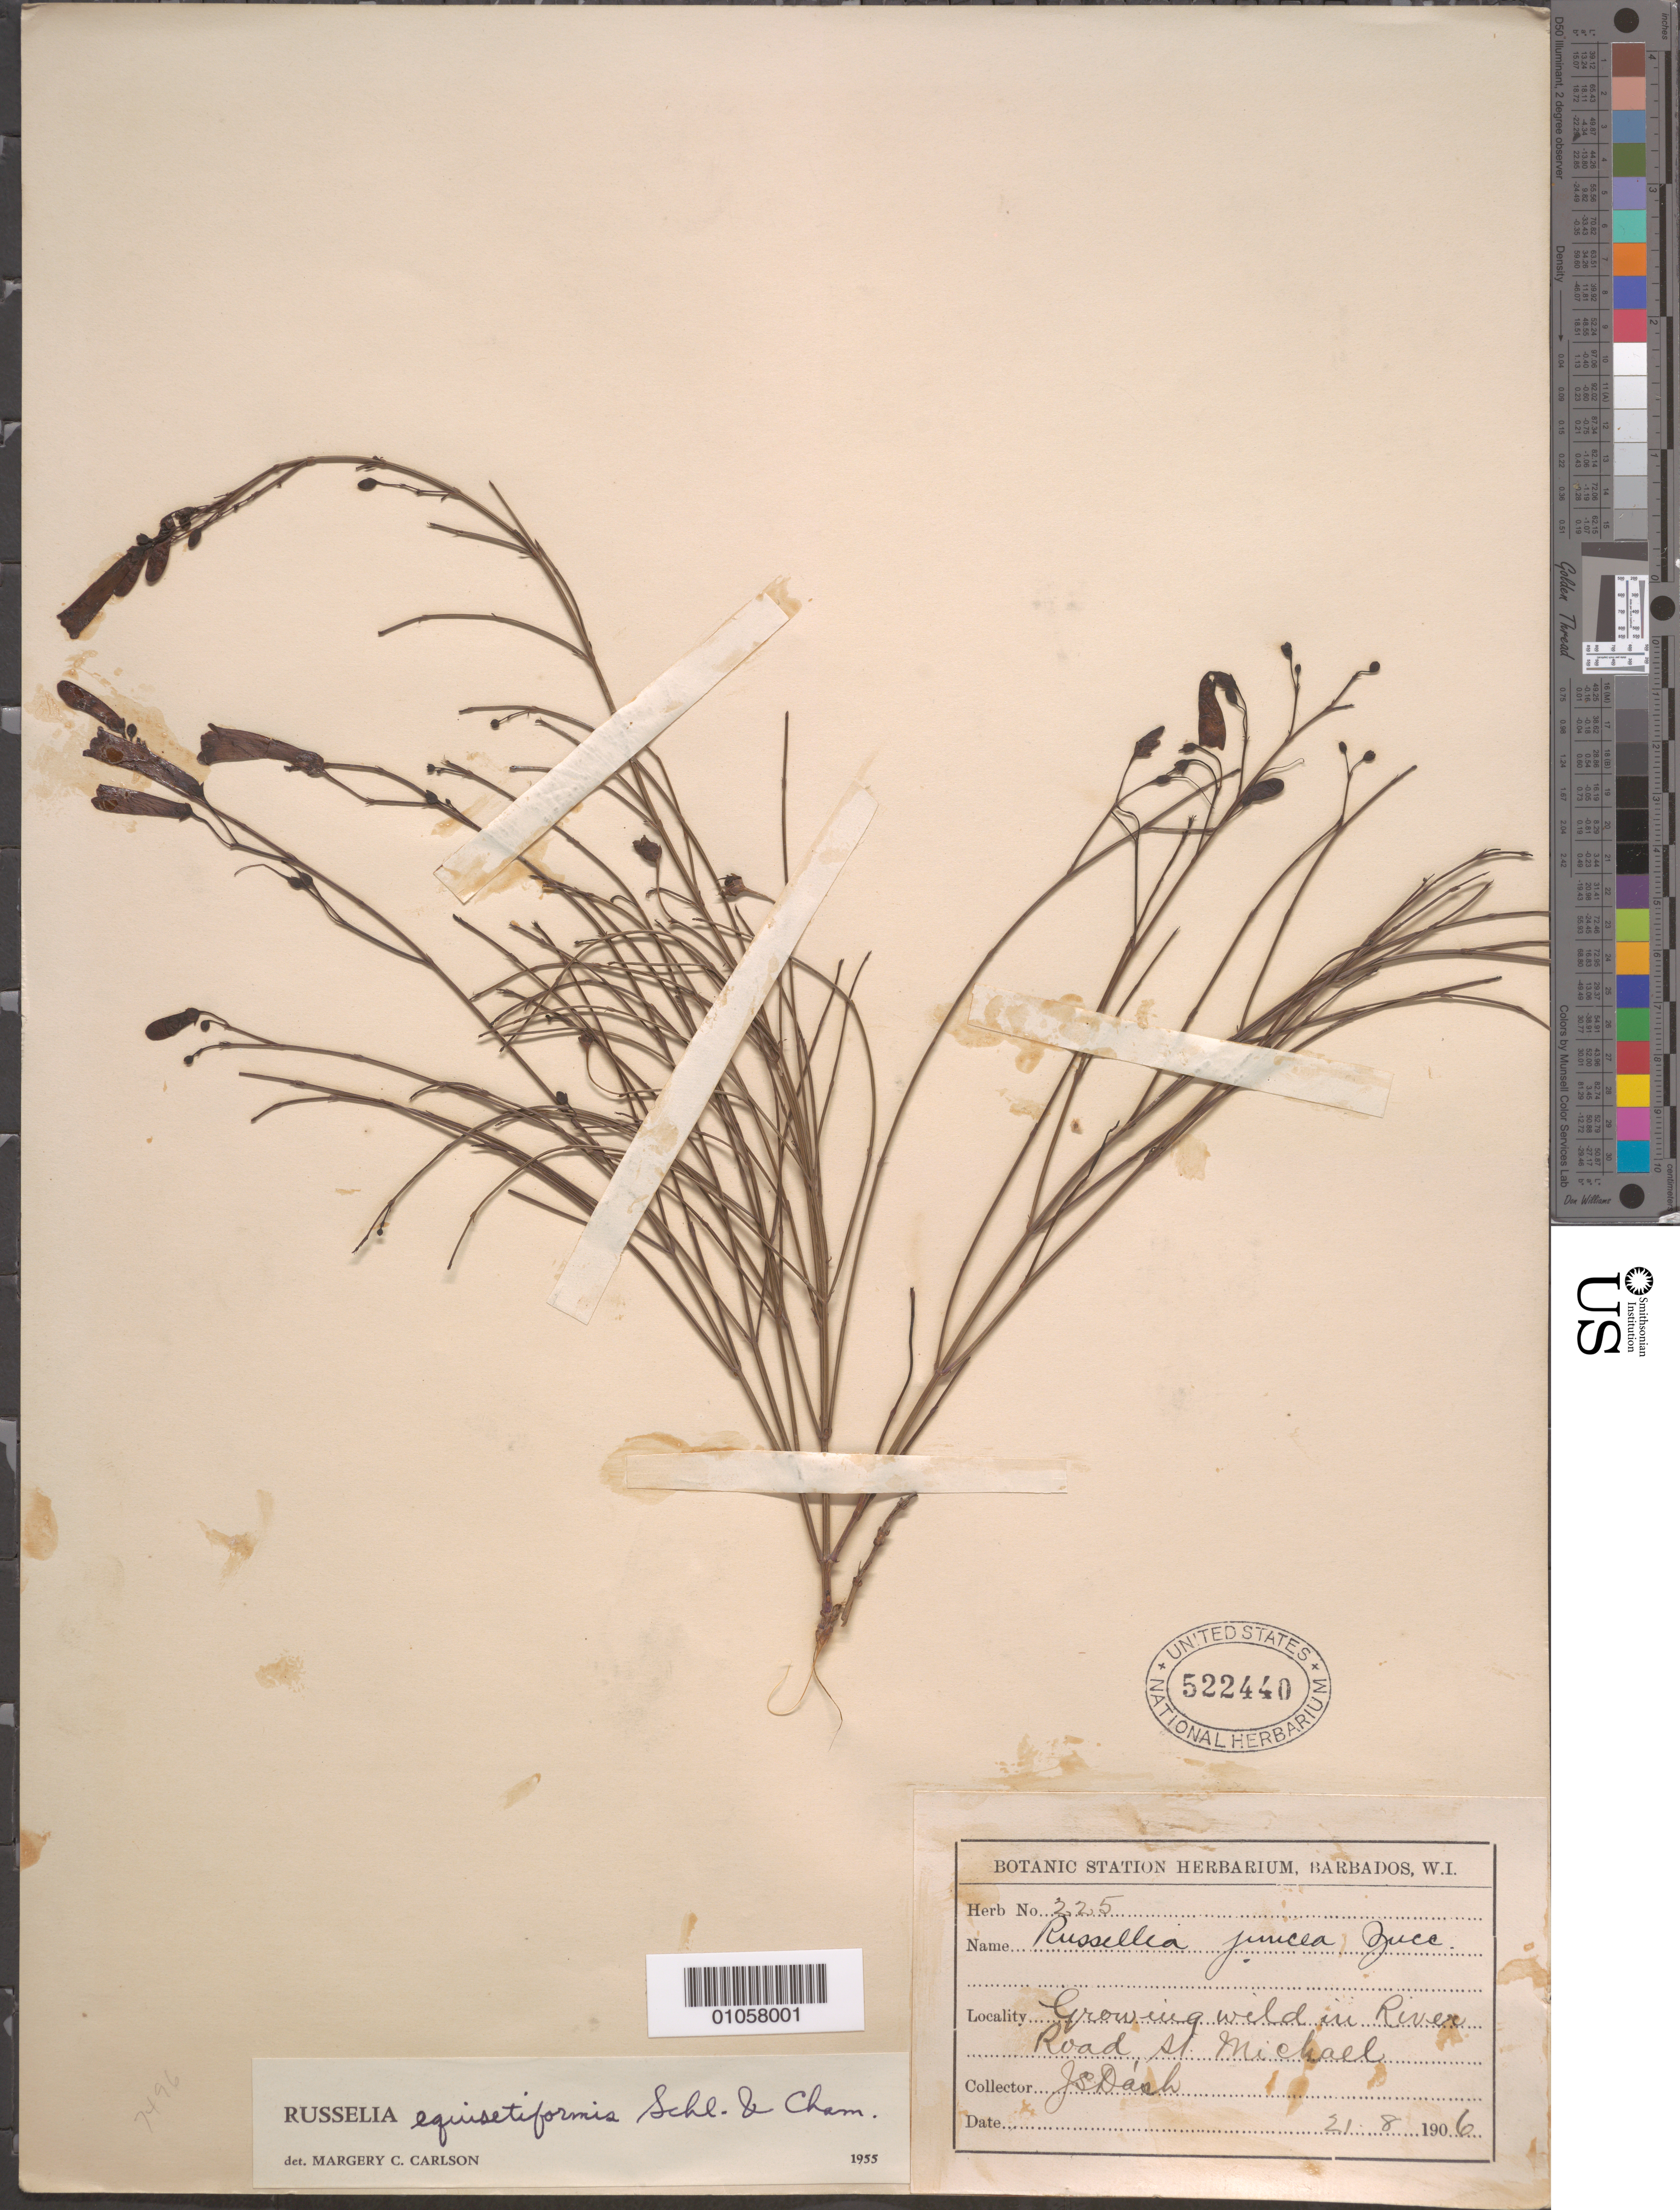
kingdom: Plantae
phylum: Tracheophyta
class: Magnoliopsida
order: Lamiales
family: Plantaginaceae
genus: Russelia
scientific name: Russelia equisiteformis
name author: Schltdl. & Cham.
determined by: Carlson, M. C.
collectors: J. Dash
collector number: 225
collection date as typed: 21 Aug 1906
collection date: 1906-08-21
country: Barbados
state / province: Saint Michael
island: Barbados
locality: River Road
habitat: Growing wild in road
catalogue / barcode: US 522440